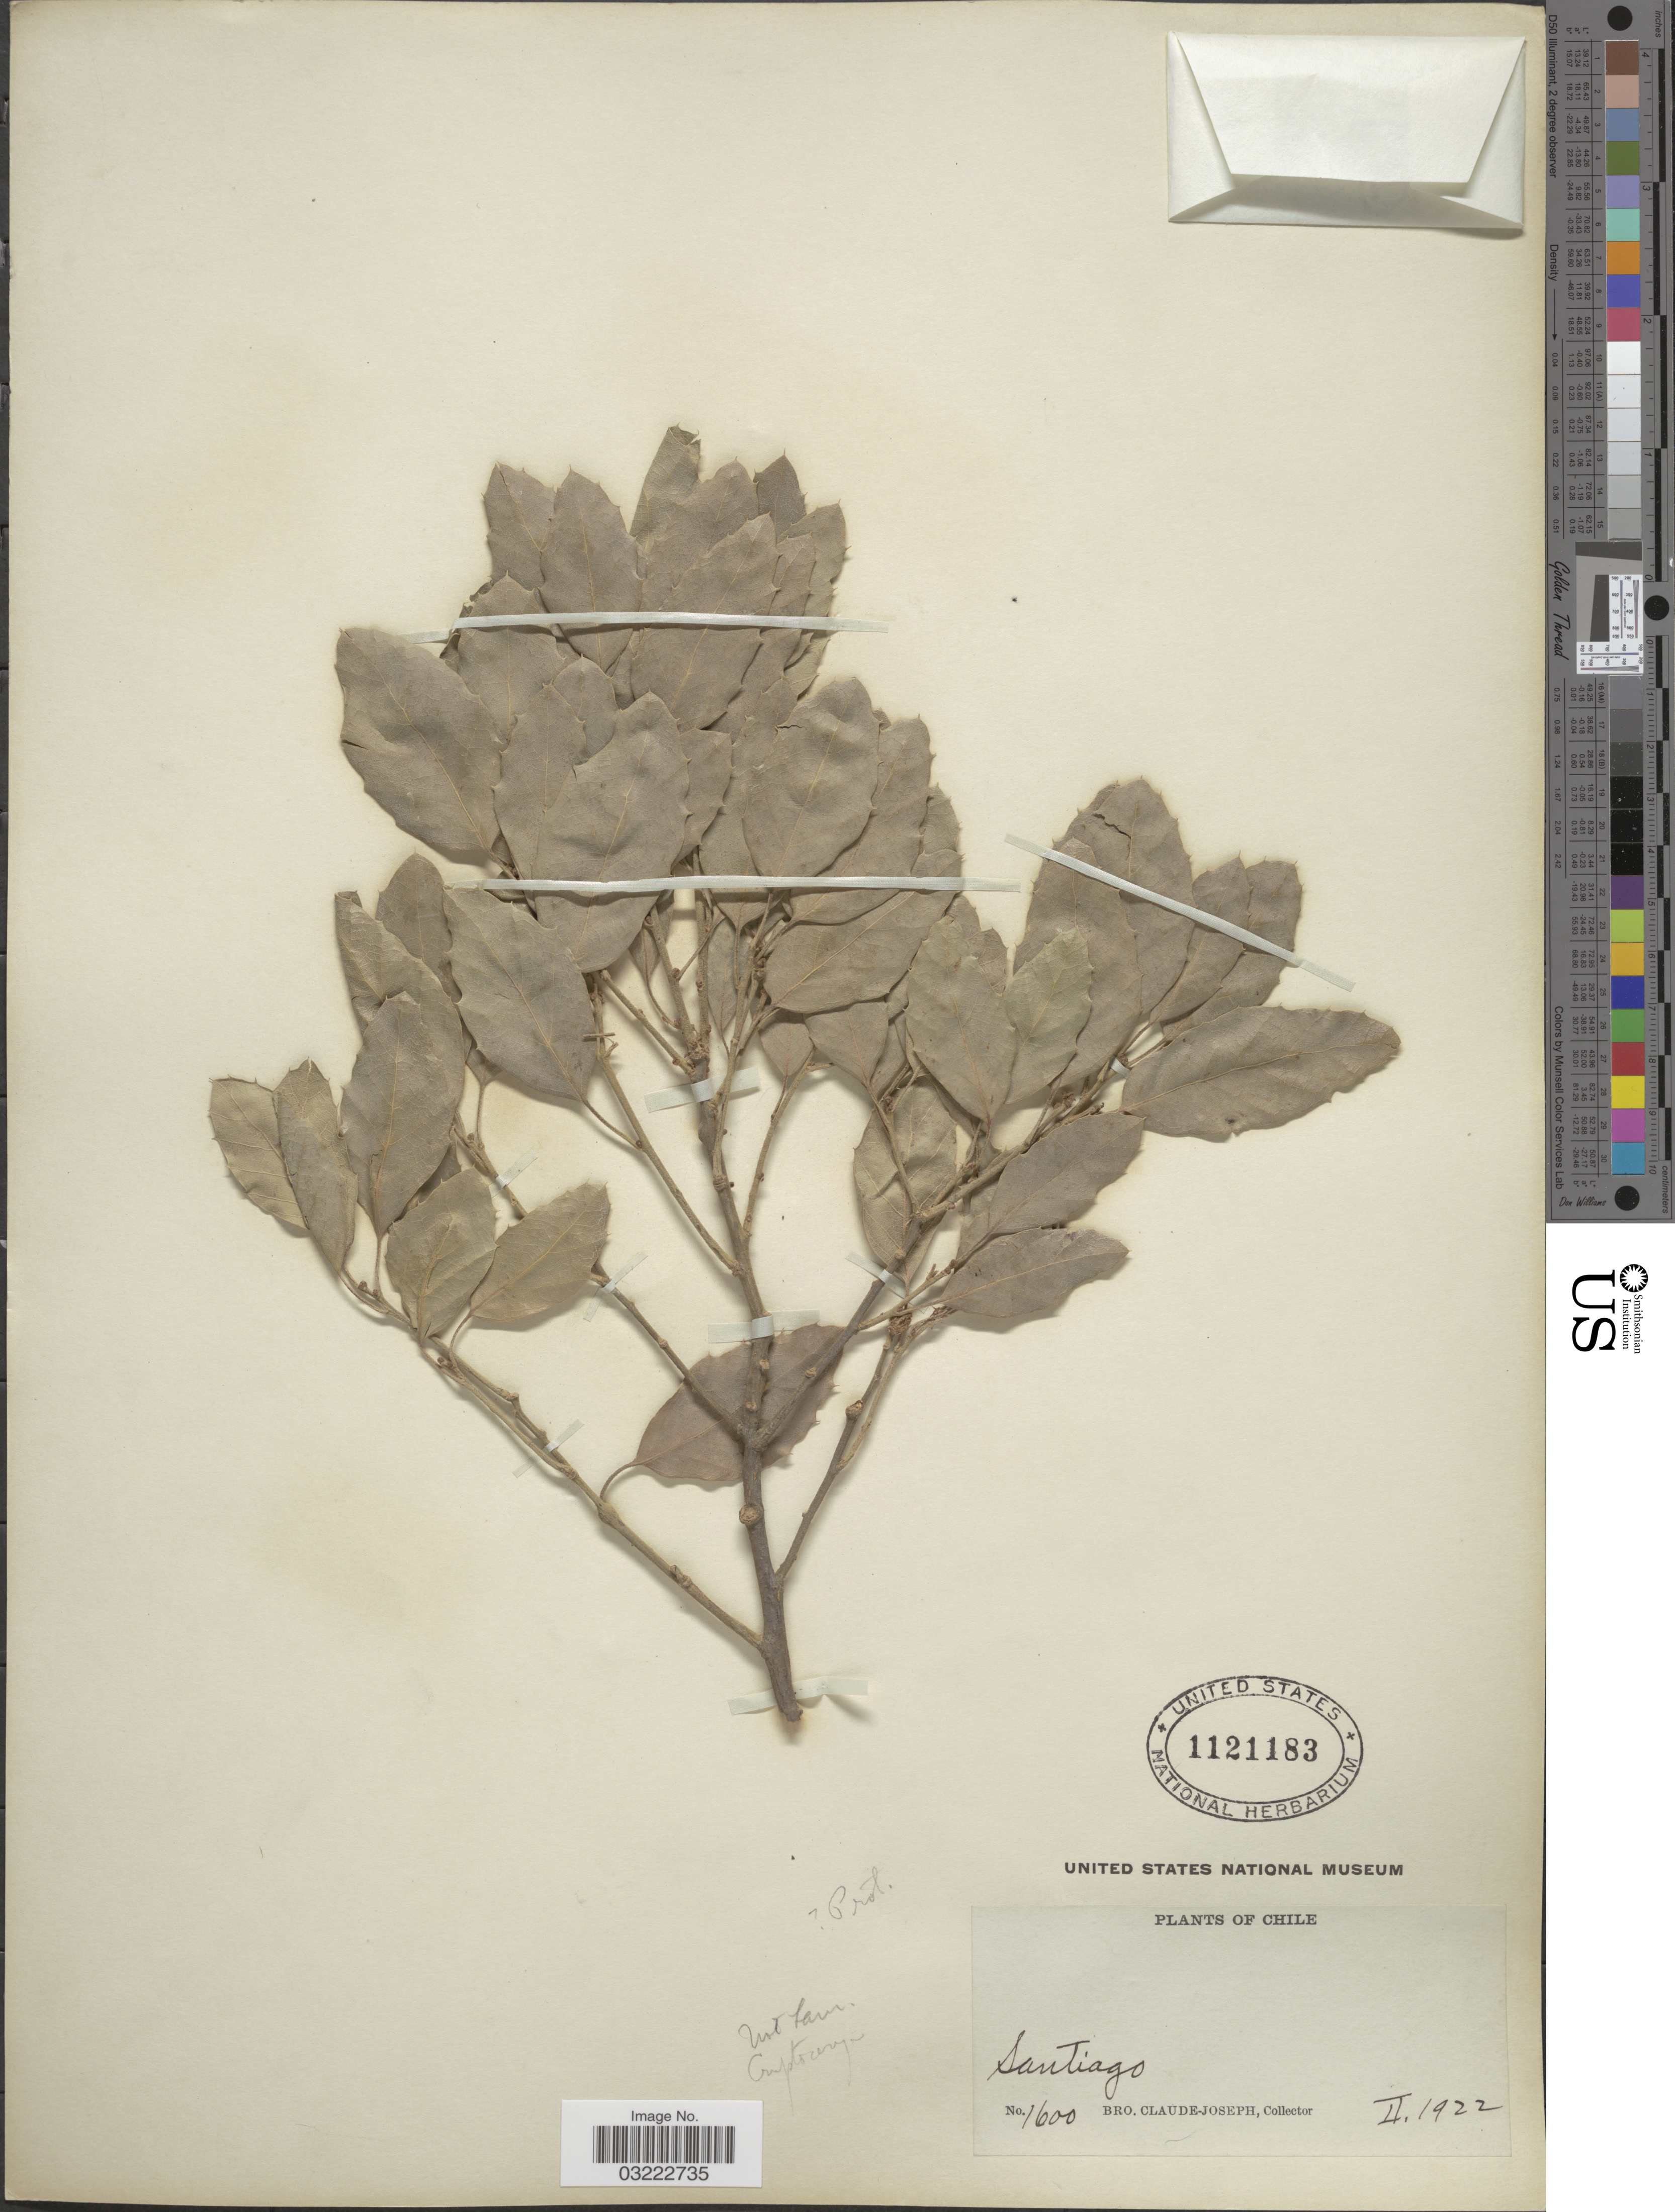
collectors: Bro. Claude-Joseph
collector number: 1600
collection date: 1922-02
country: Chile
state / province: Región Metropolitana (RM)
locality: Santiago.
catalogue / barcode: US 1121183